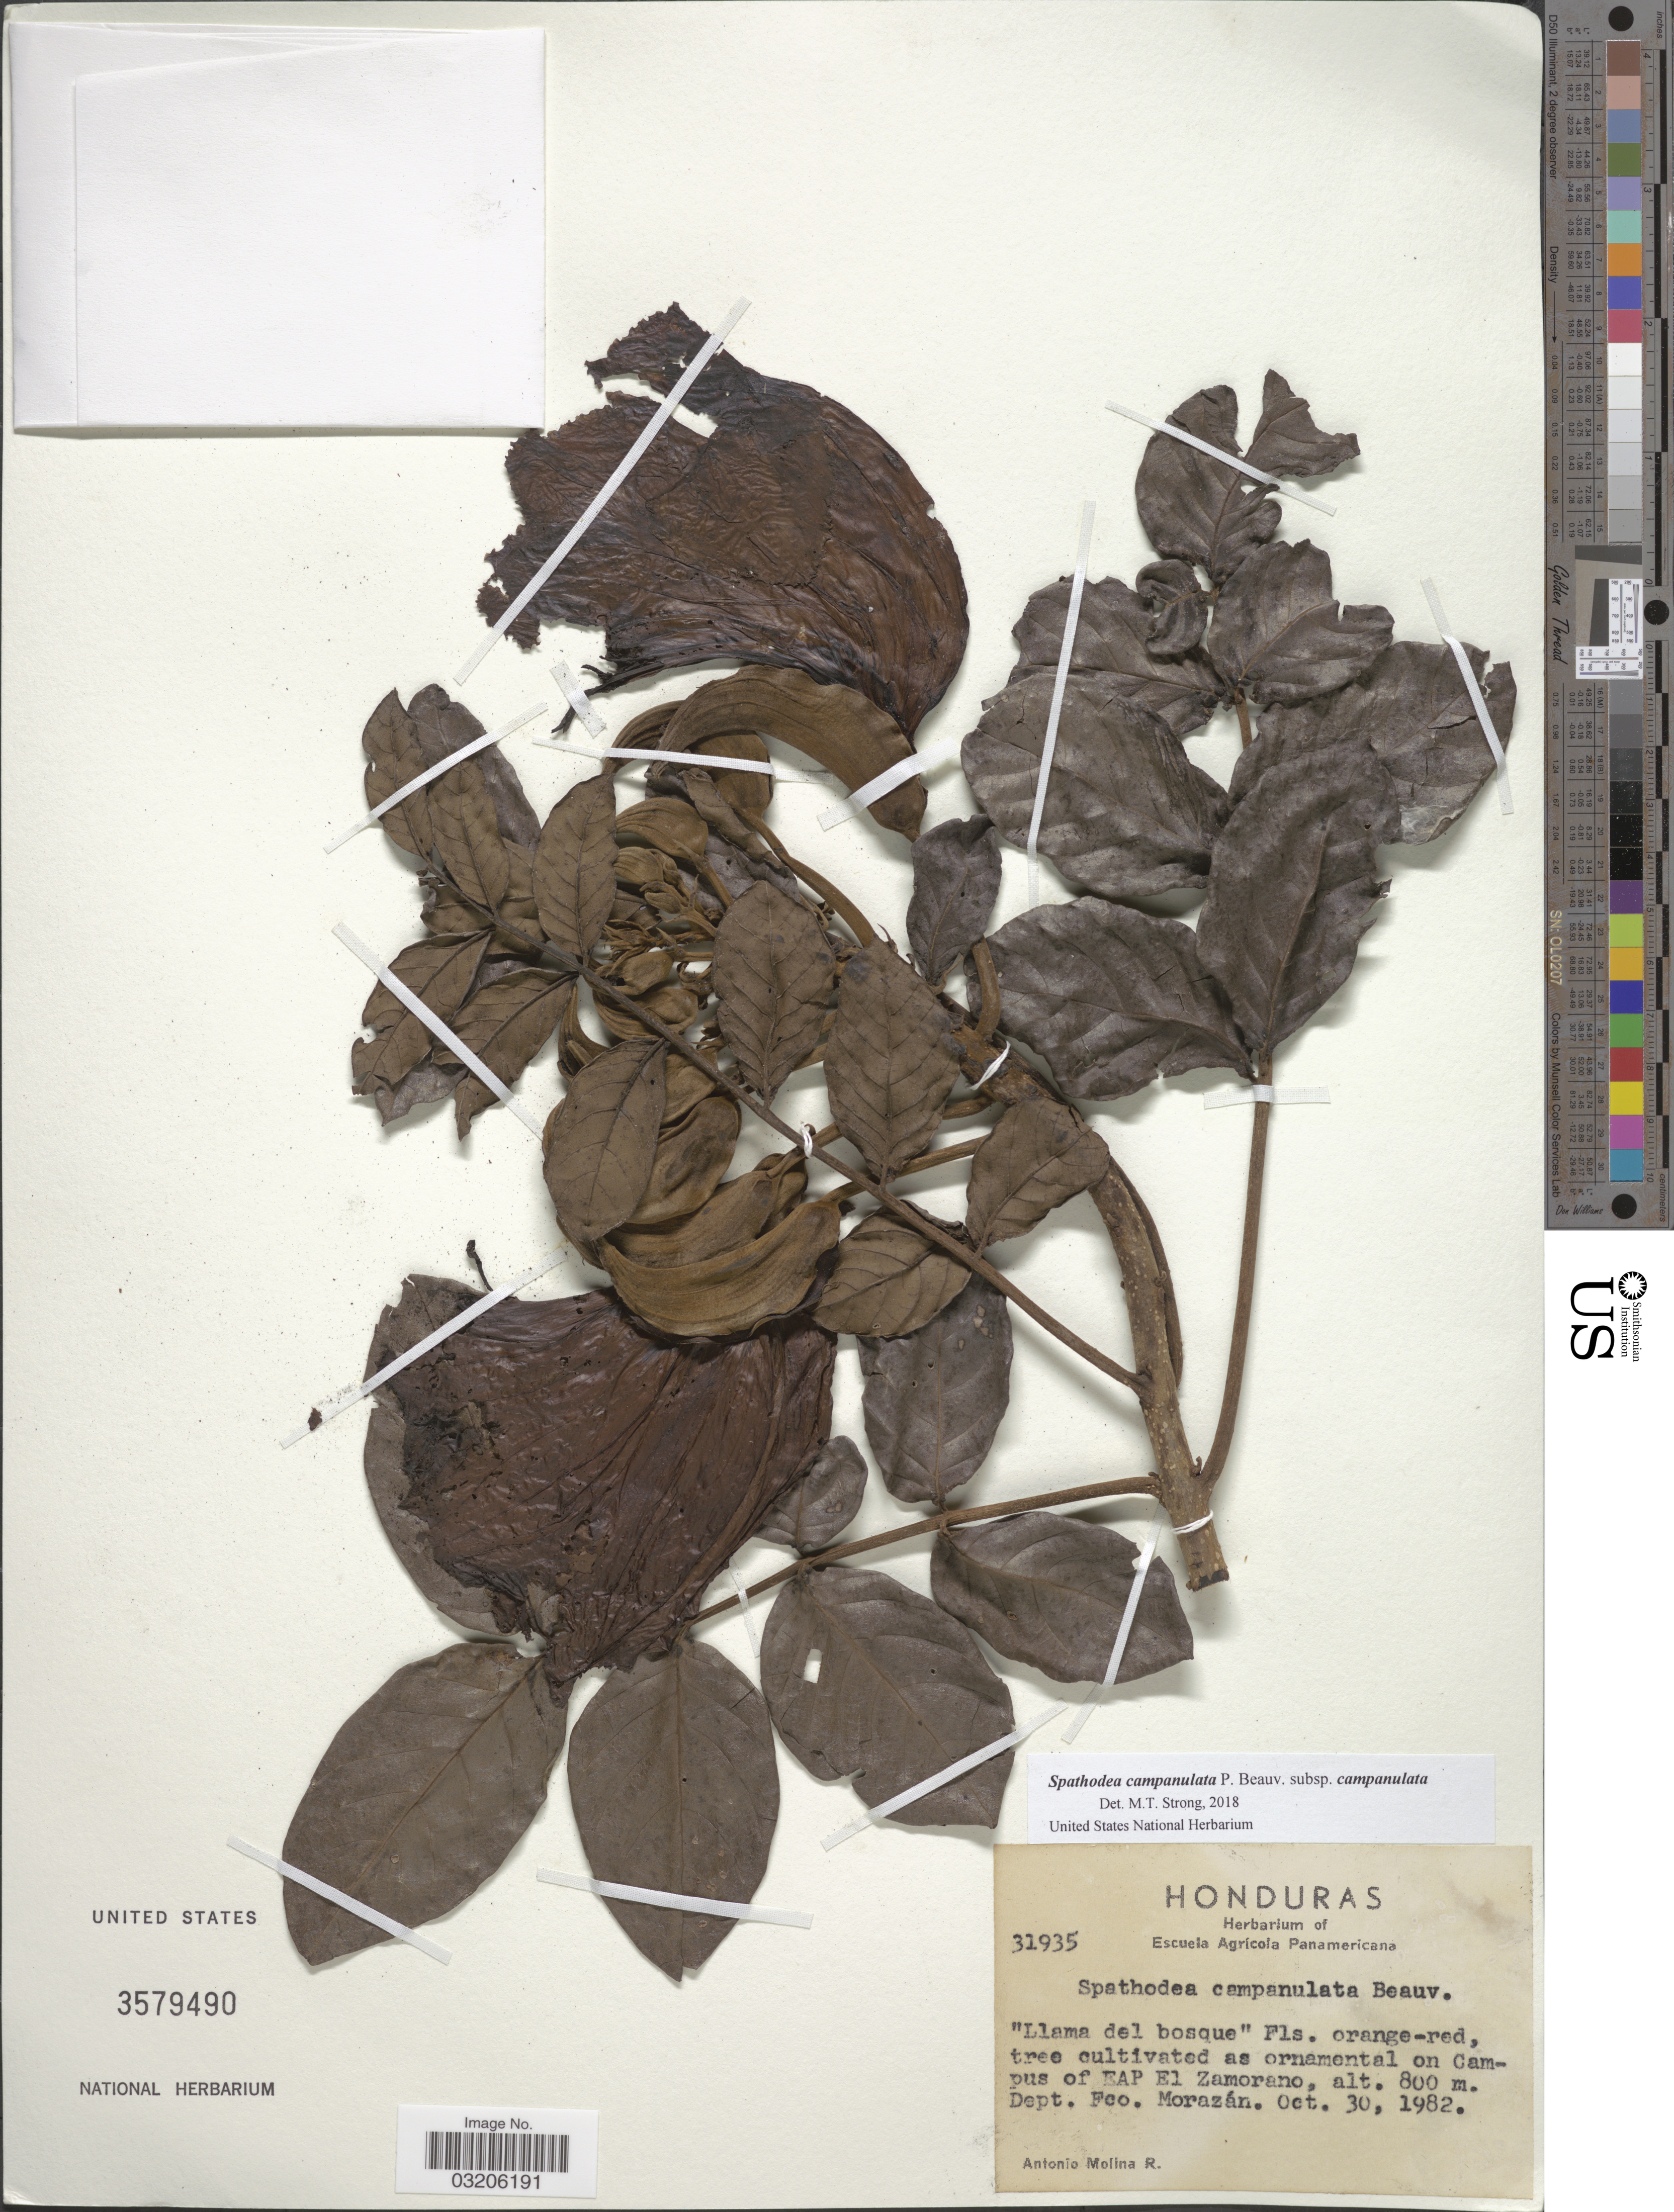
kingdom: Plantae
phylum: Tracheophyta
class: Magnoliopsida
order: Lamiales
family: Bignoniaceae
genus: Spathodea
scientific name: Spathodea campanulata subsp. campanulata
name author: P. Beauv.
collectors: A. Molina R.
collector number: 31935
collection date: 1982-10-30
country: Honduras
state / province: Fco. Morazán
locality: On Campus of EAP El Zamorano. Dept. Fco. Morazán.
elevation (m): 800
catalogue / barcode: US 3579490